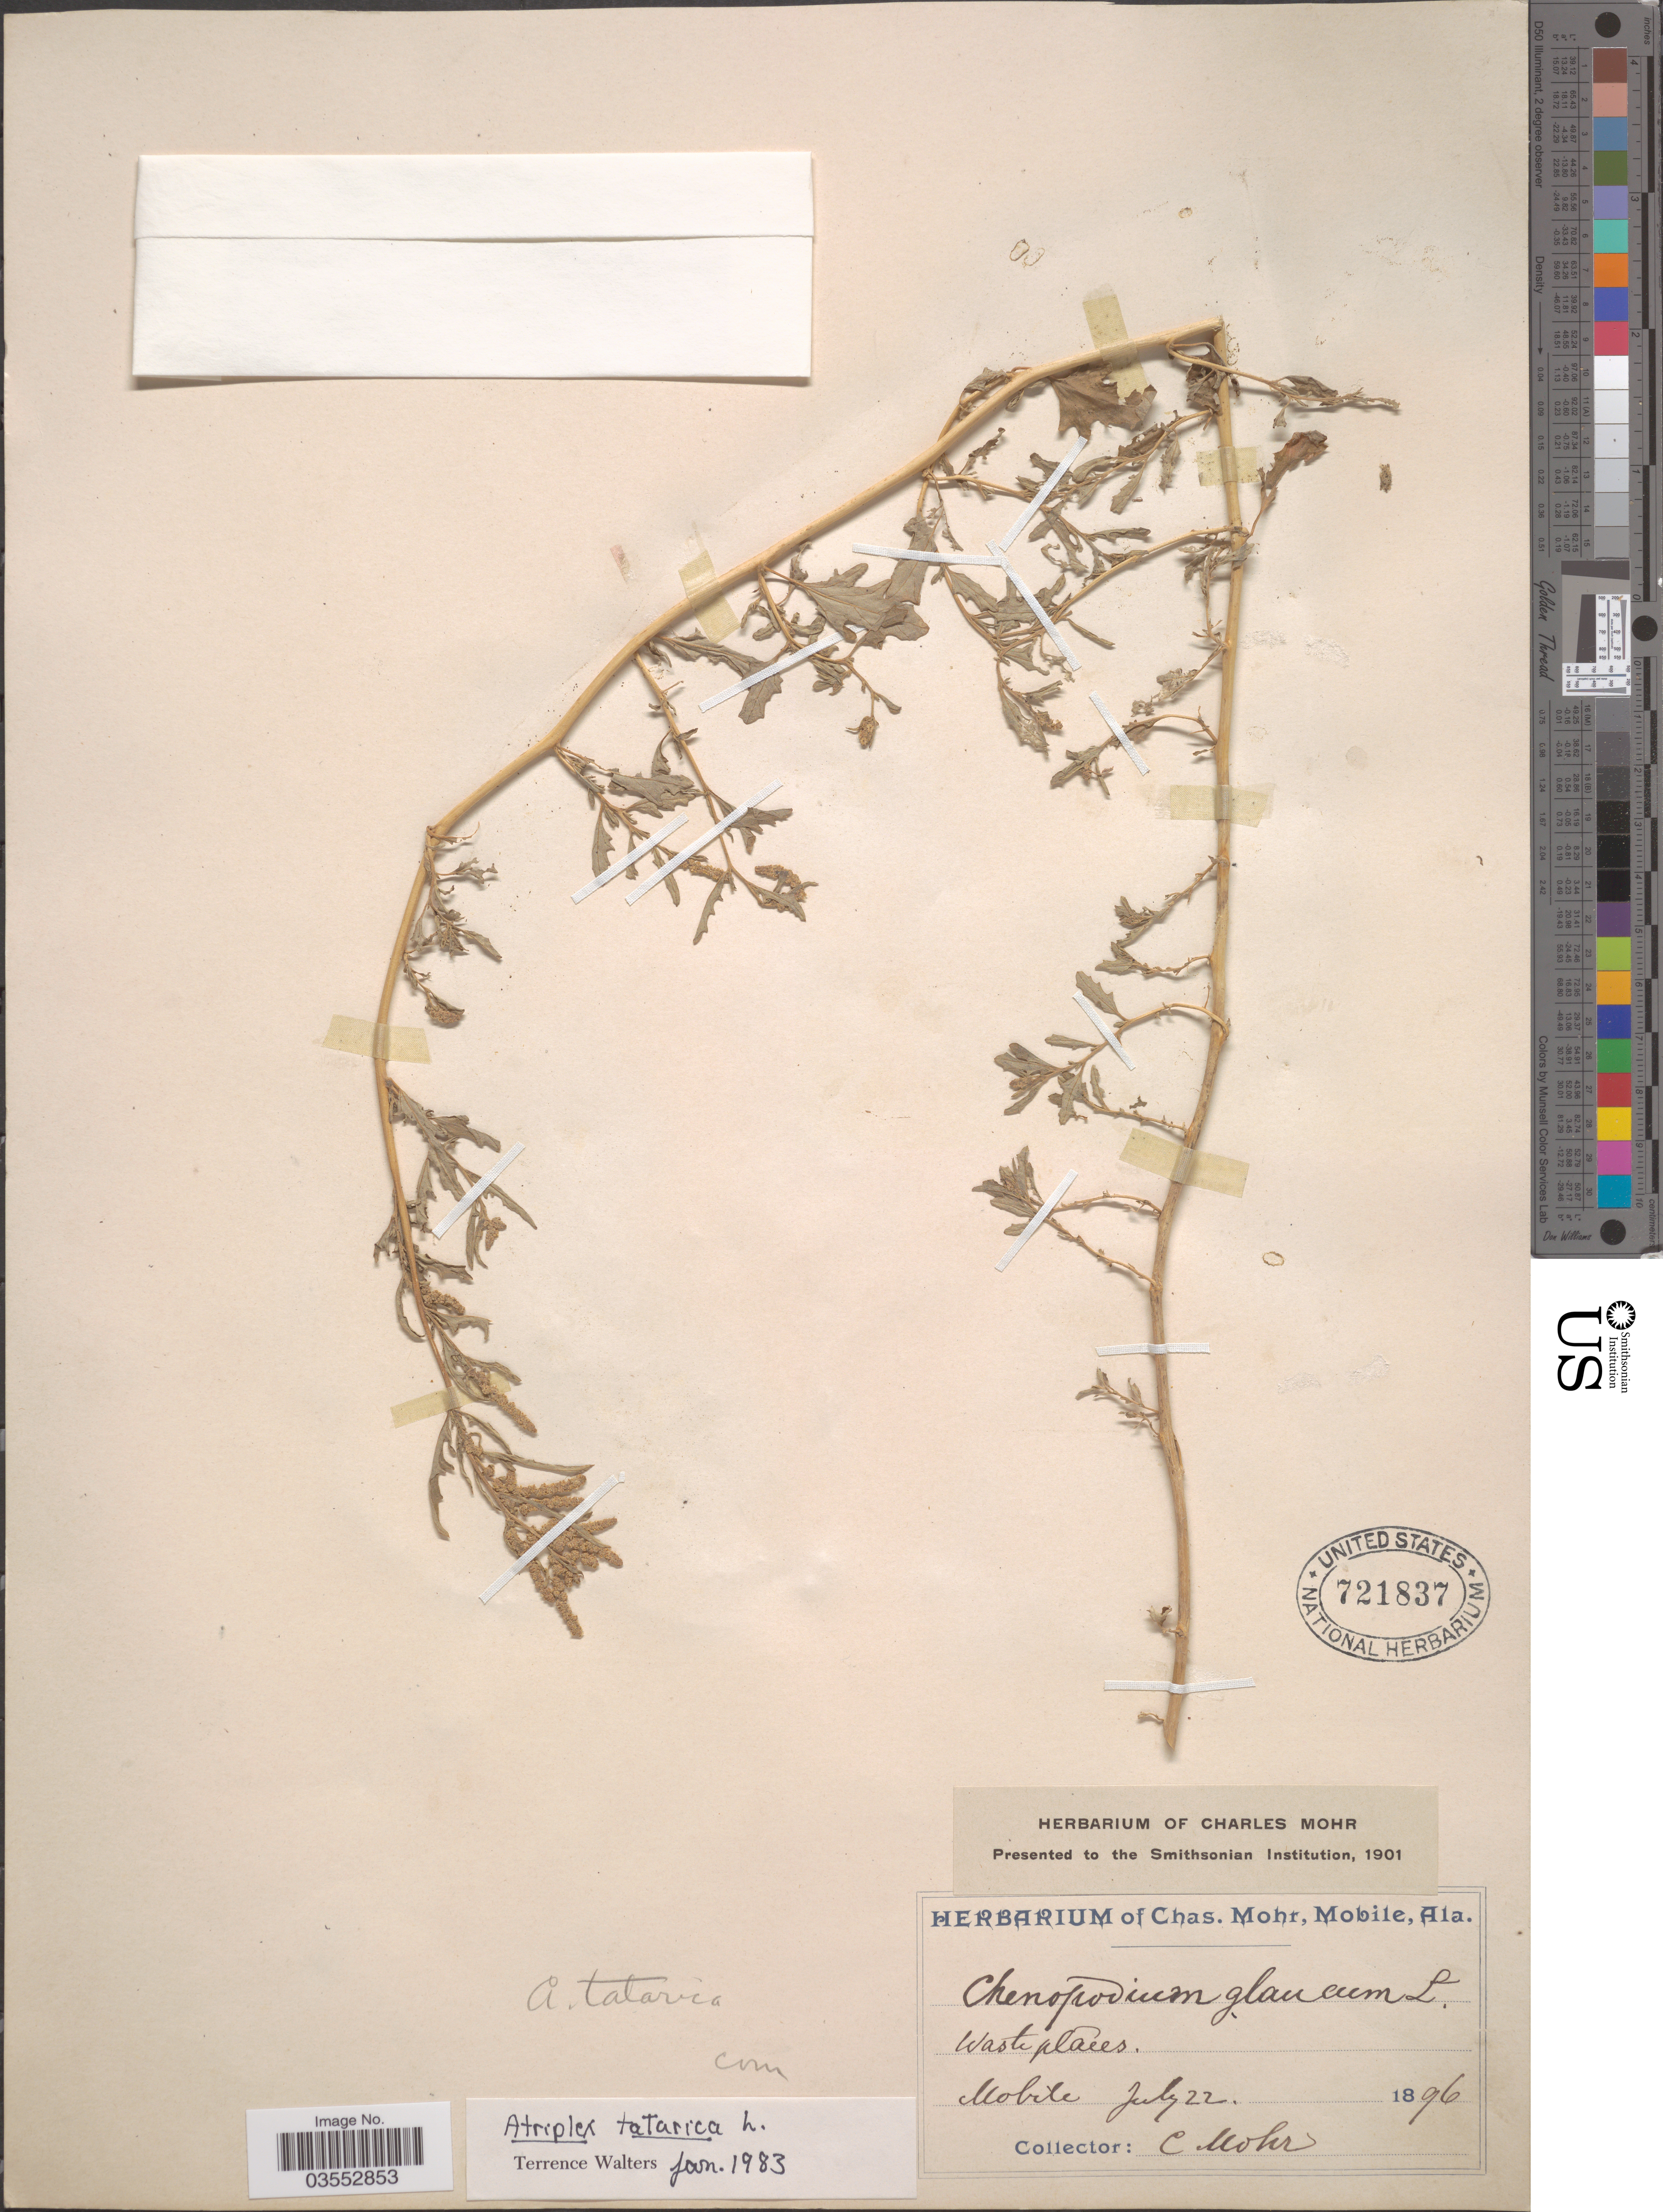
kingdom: Plantae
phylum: Tracheophyta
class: Magnoliopsida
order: Caryophyllales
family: Amaranthaceae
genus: Atriplex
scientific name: Atriplex tatarica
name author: L.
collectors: Mohr, C. T. (herbarium)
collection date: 1896-07-22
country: United States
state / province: Alabama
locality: Mobile.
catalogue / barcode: US 721837